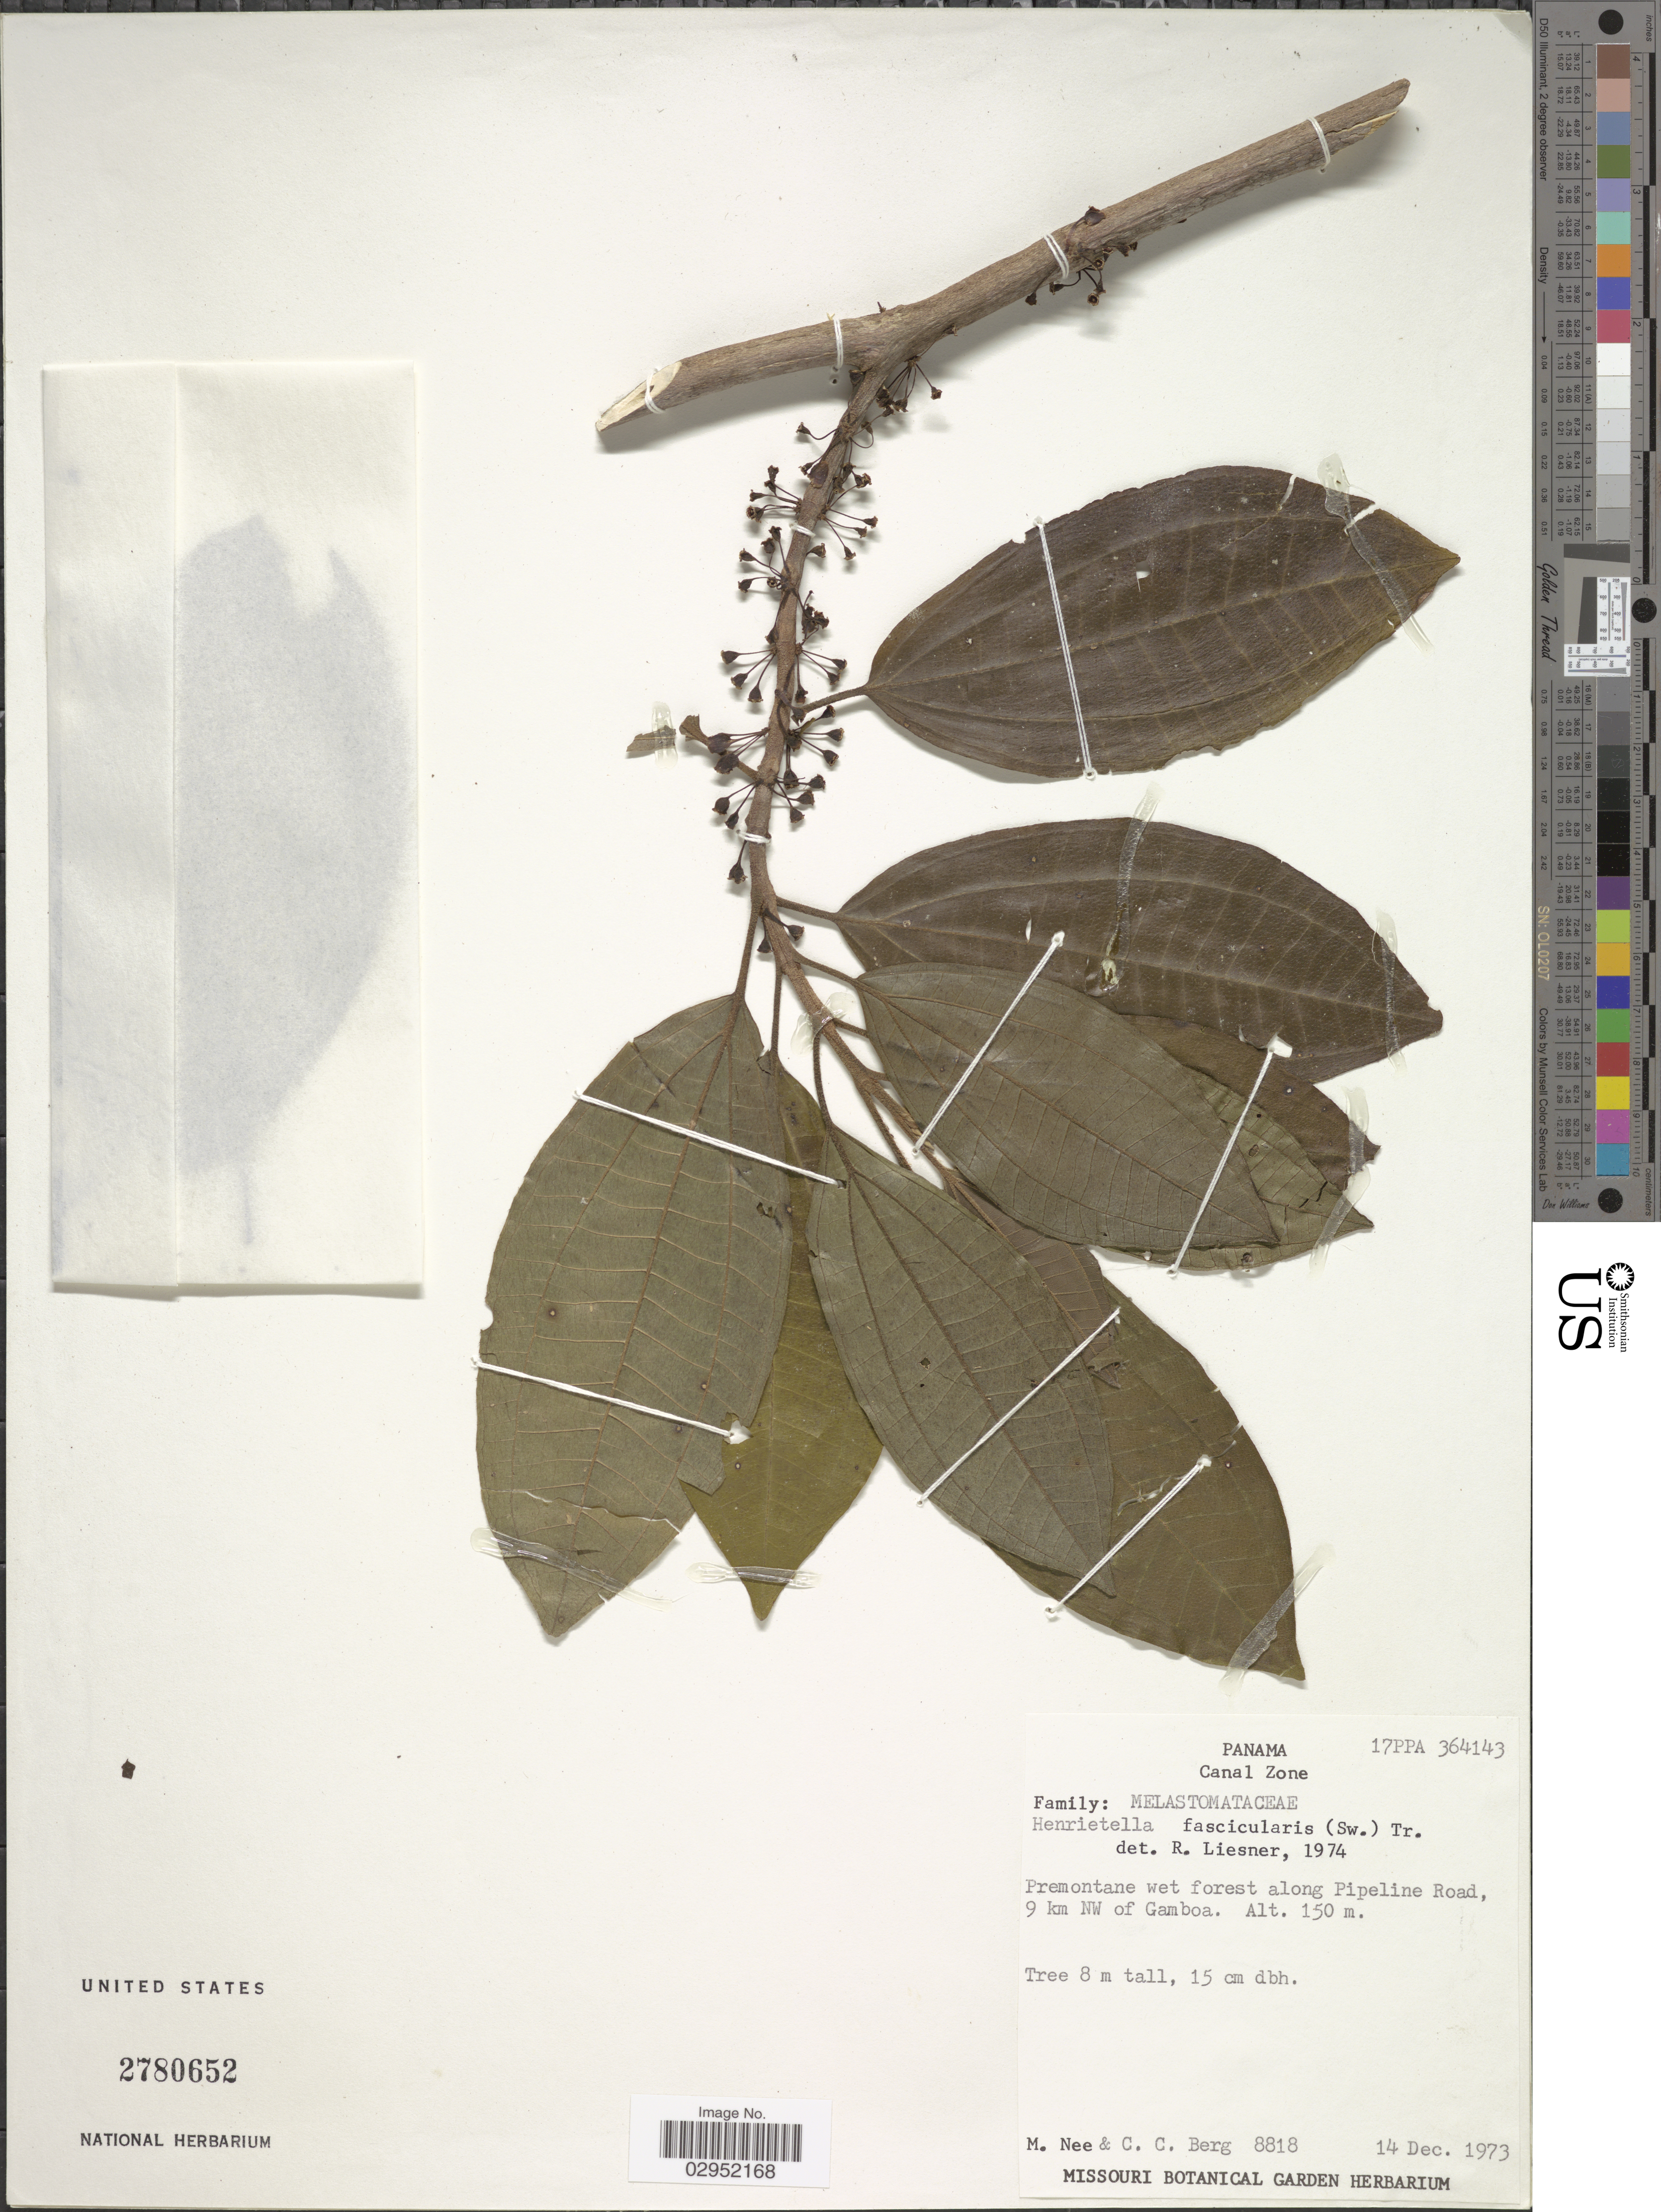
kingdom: Plantae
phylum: Tracheophyta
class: Magnoliopsida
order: Myrtales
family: Melastomataceae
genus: Henriettea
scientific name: Henriettea fascicularis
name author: (Sw.) M. Gómez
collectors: M. Nee & C. C. Berg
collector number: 8818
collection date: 1973-12-14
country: Panama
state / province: Colón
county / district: Canal Zone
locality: Canal Zone. Along Pipeline Road, 9 km NW of Gamboa.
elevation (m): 150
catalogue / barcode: US 2780652